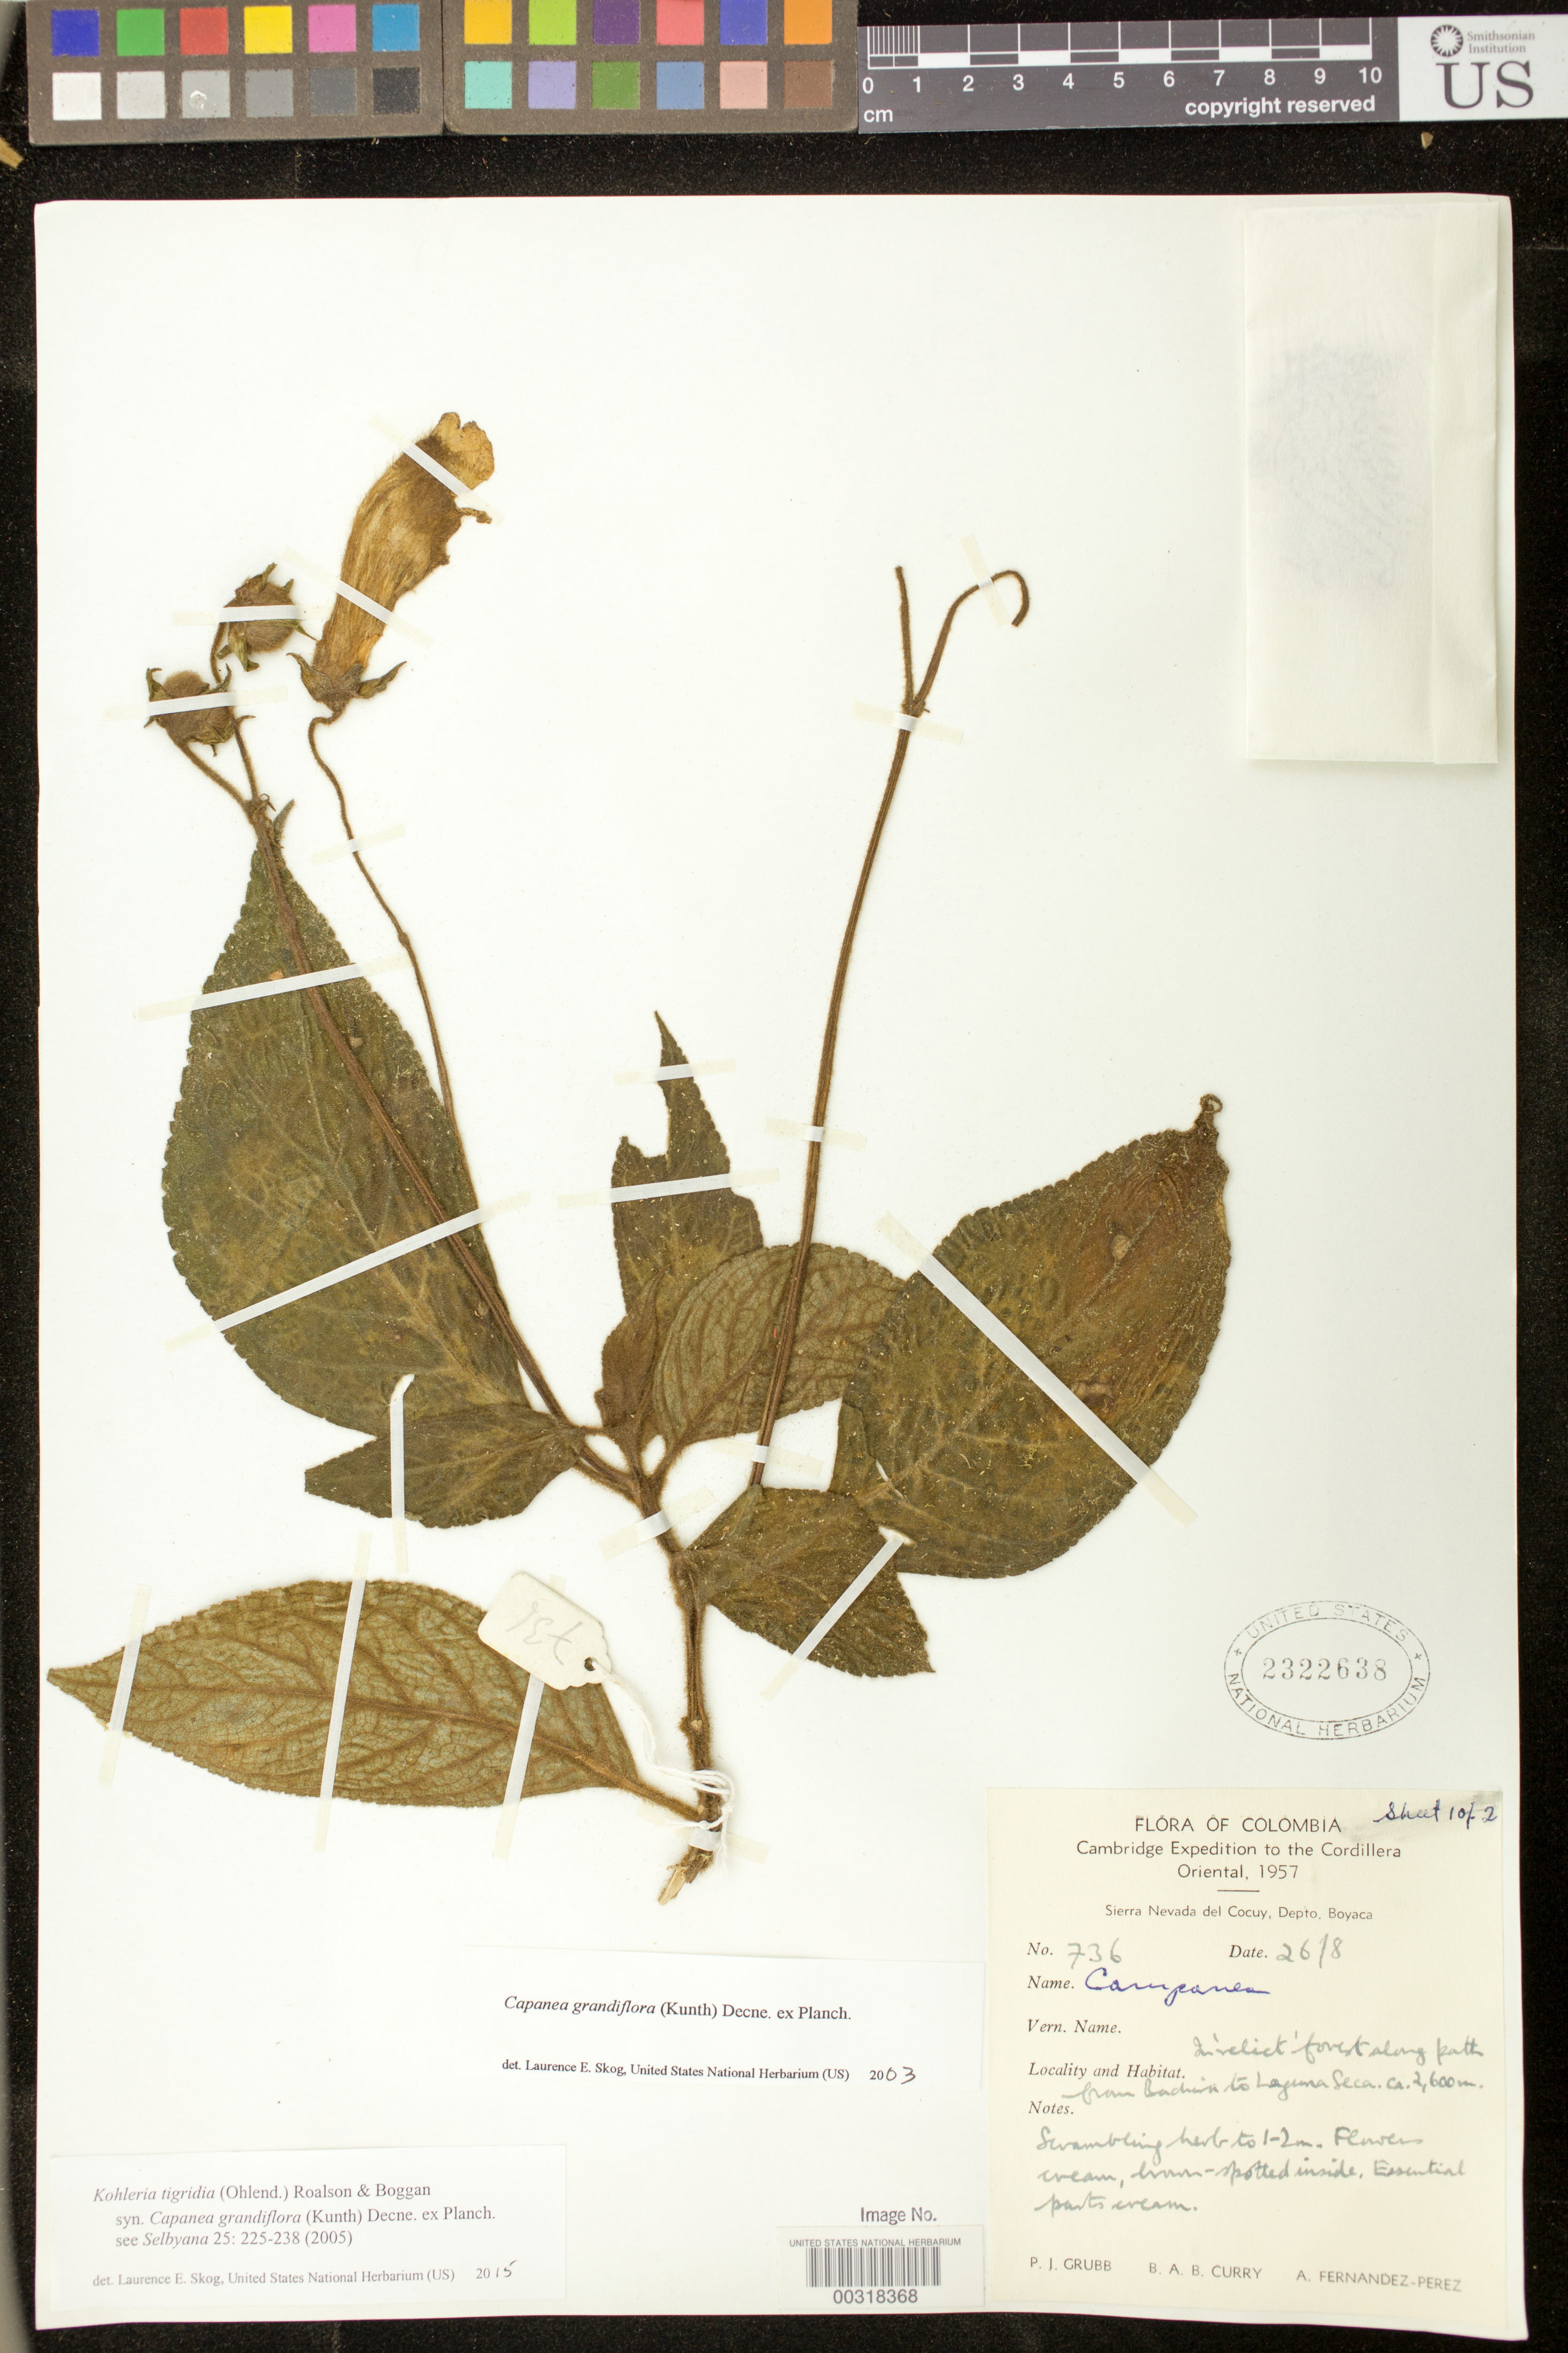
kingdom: Plantae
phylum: Tracheophyta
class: Magnoliopsida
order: Lamiales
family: Gesneriaceae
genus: Kohleria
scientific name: Kohleria tigridia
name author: (Ohlend.) Roalson & Boggan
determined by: Skog, Laurence E.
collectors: P. J. Grubb, B. Curry & A. Fernández-Pérez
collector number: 736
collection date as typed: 26 Aug 1957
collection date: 1957-08-26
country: Colombia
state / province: Boyacá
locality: Sierra Nevada del Cocuy, ... from Bachira to Laguna Seca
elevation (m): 2600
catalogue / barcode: US 2322638